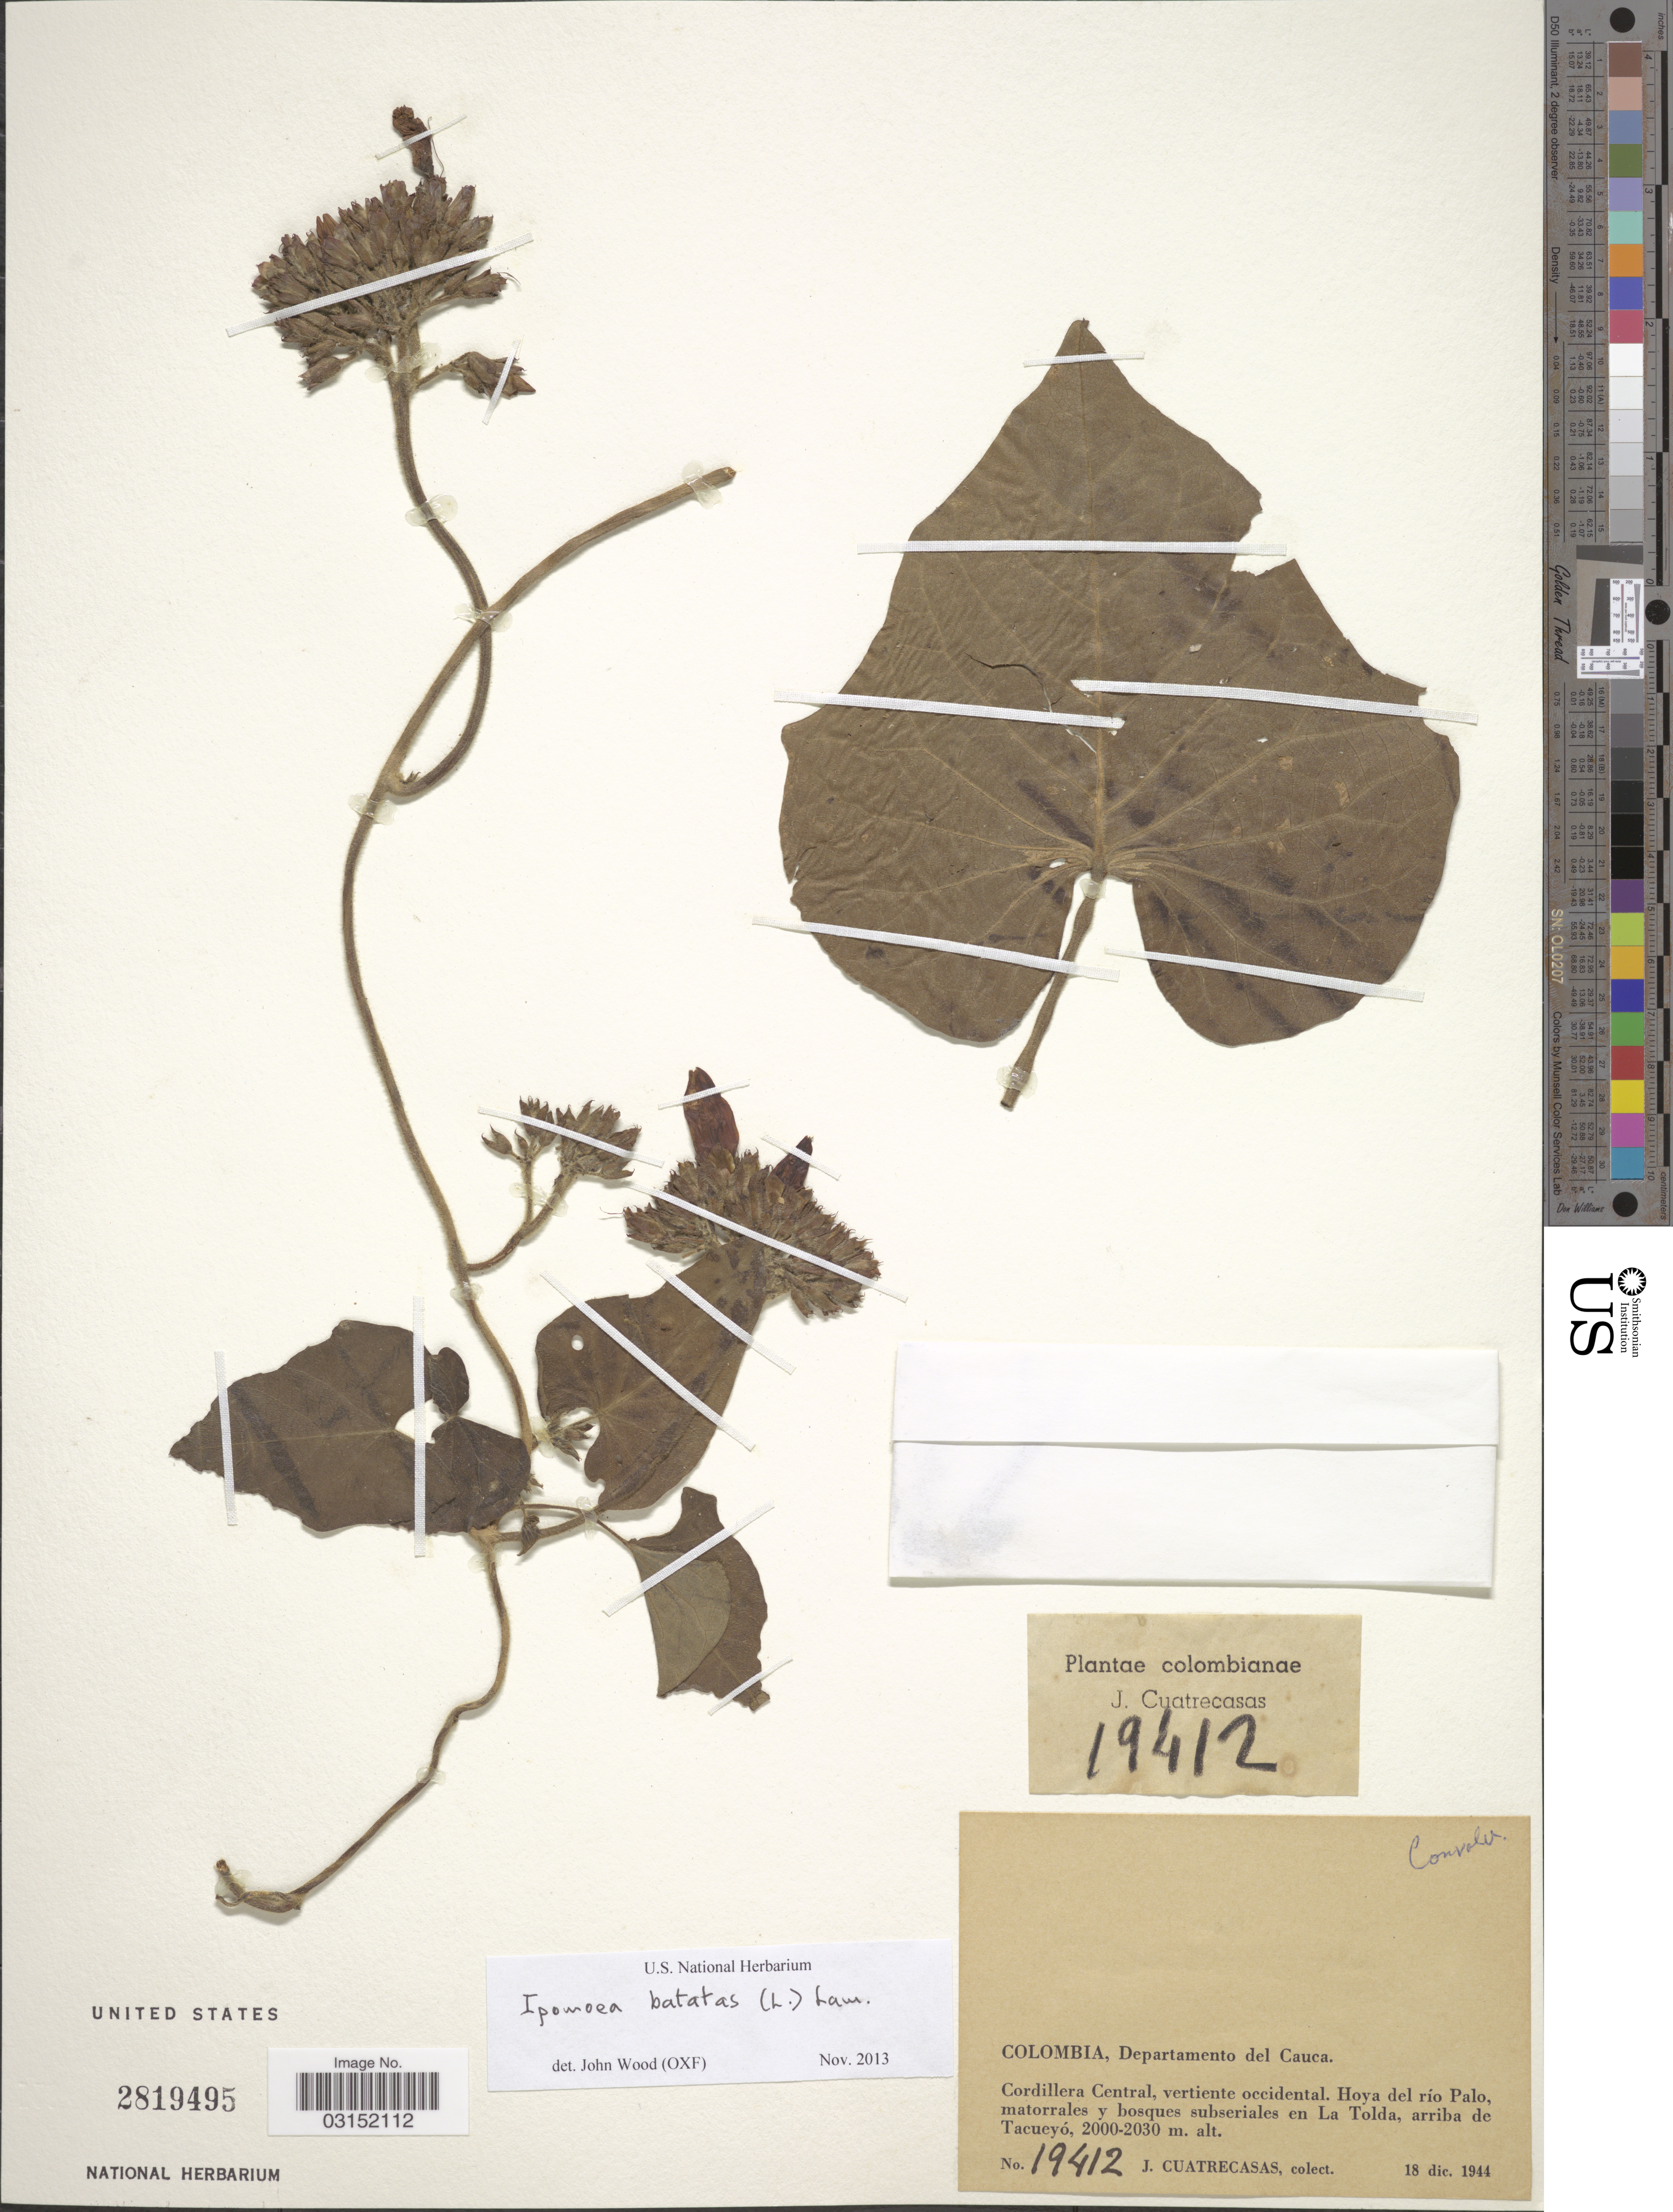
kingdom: Plantae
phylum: Tracheophyta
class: Magnoliopsida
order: Solanales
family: Convolvulaceae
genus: Ipomoea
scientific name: Ipomoea batatas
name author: (L.) Lam.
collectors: J. Cuatrecasas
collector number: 19412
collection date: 1944-12-18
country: Colombia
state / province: Cauca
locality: Departamento del Cauca. Cordillera Central, vertiente occidental. Hoya del río Palo, matorrales y bosques subseriales en La Tolda, arriba de Tacueyó.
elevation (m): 2000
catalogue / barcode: US 2819495